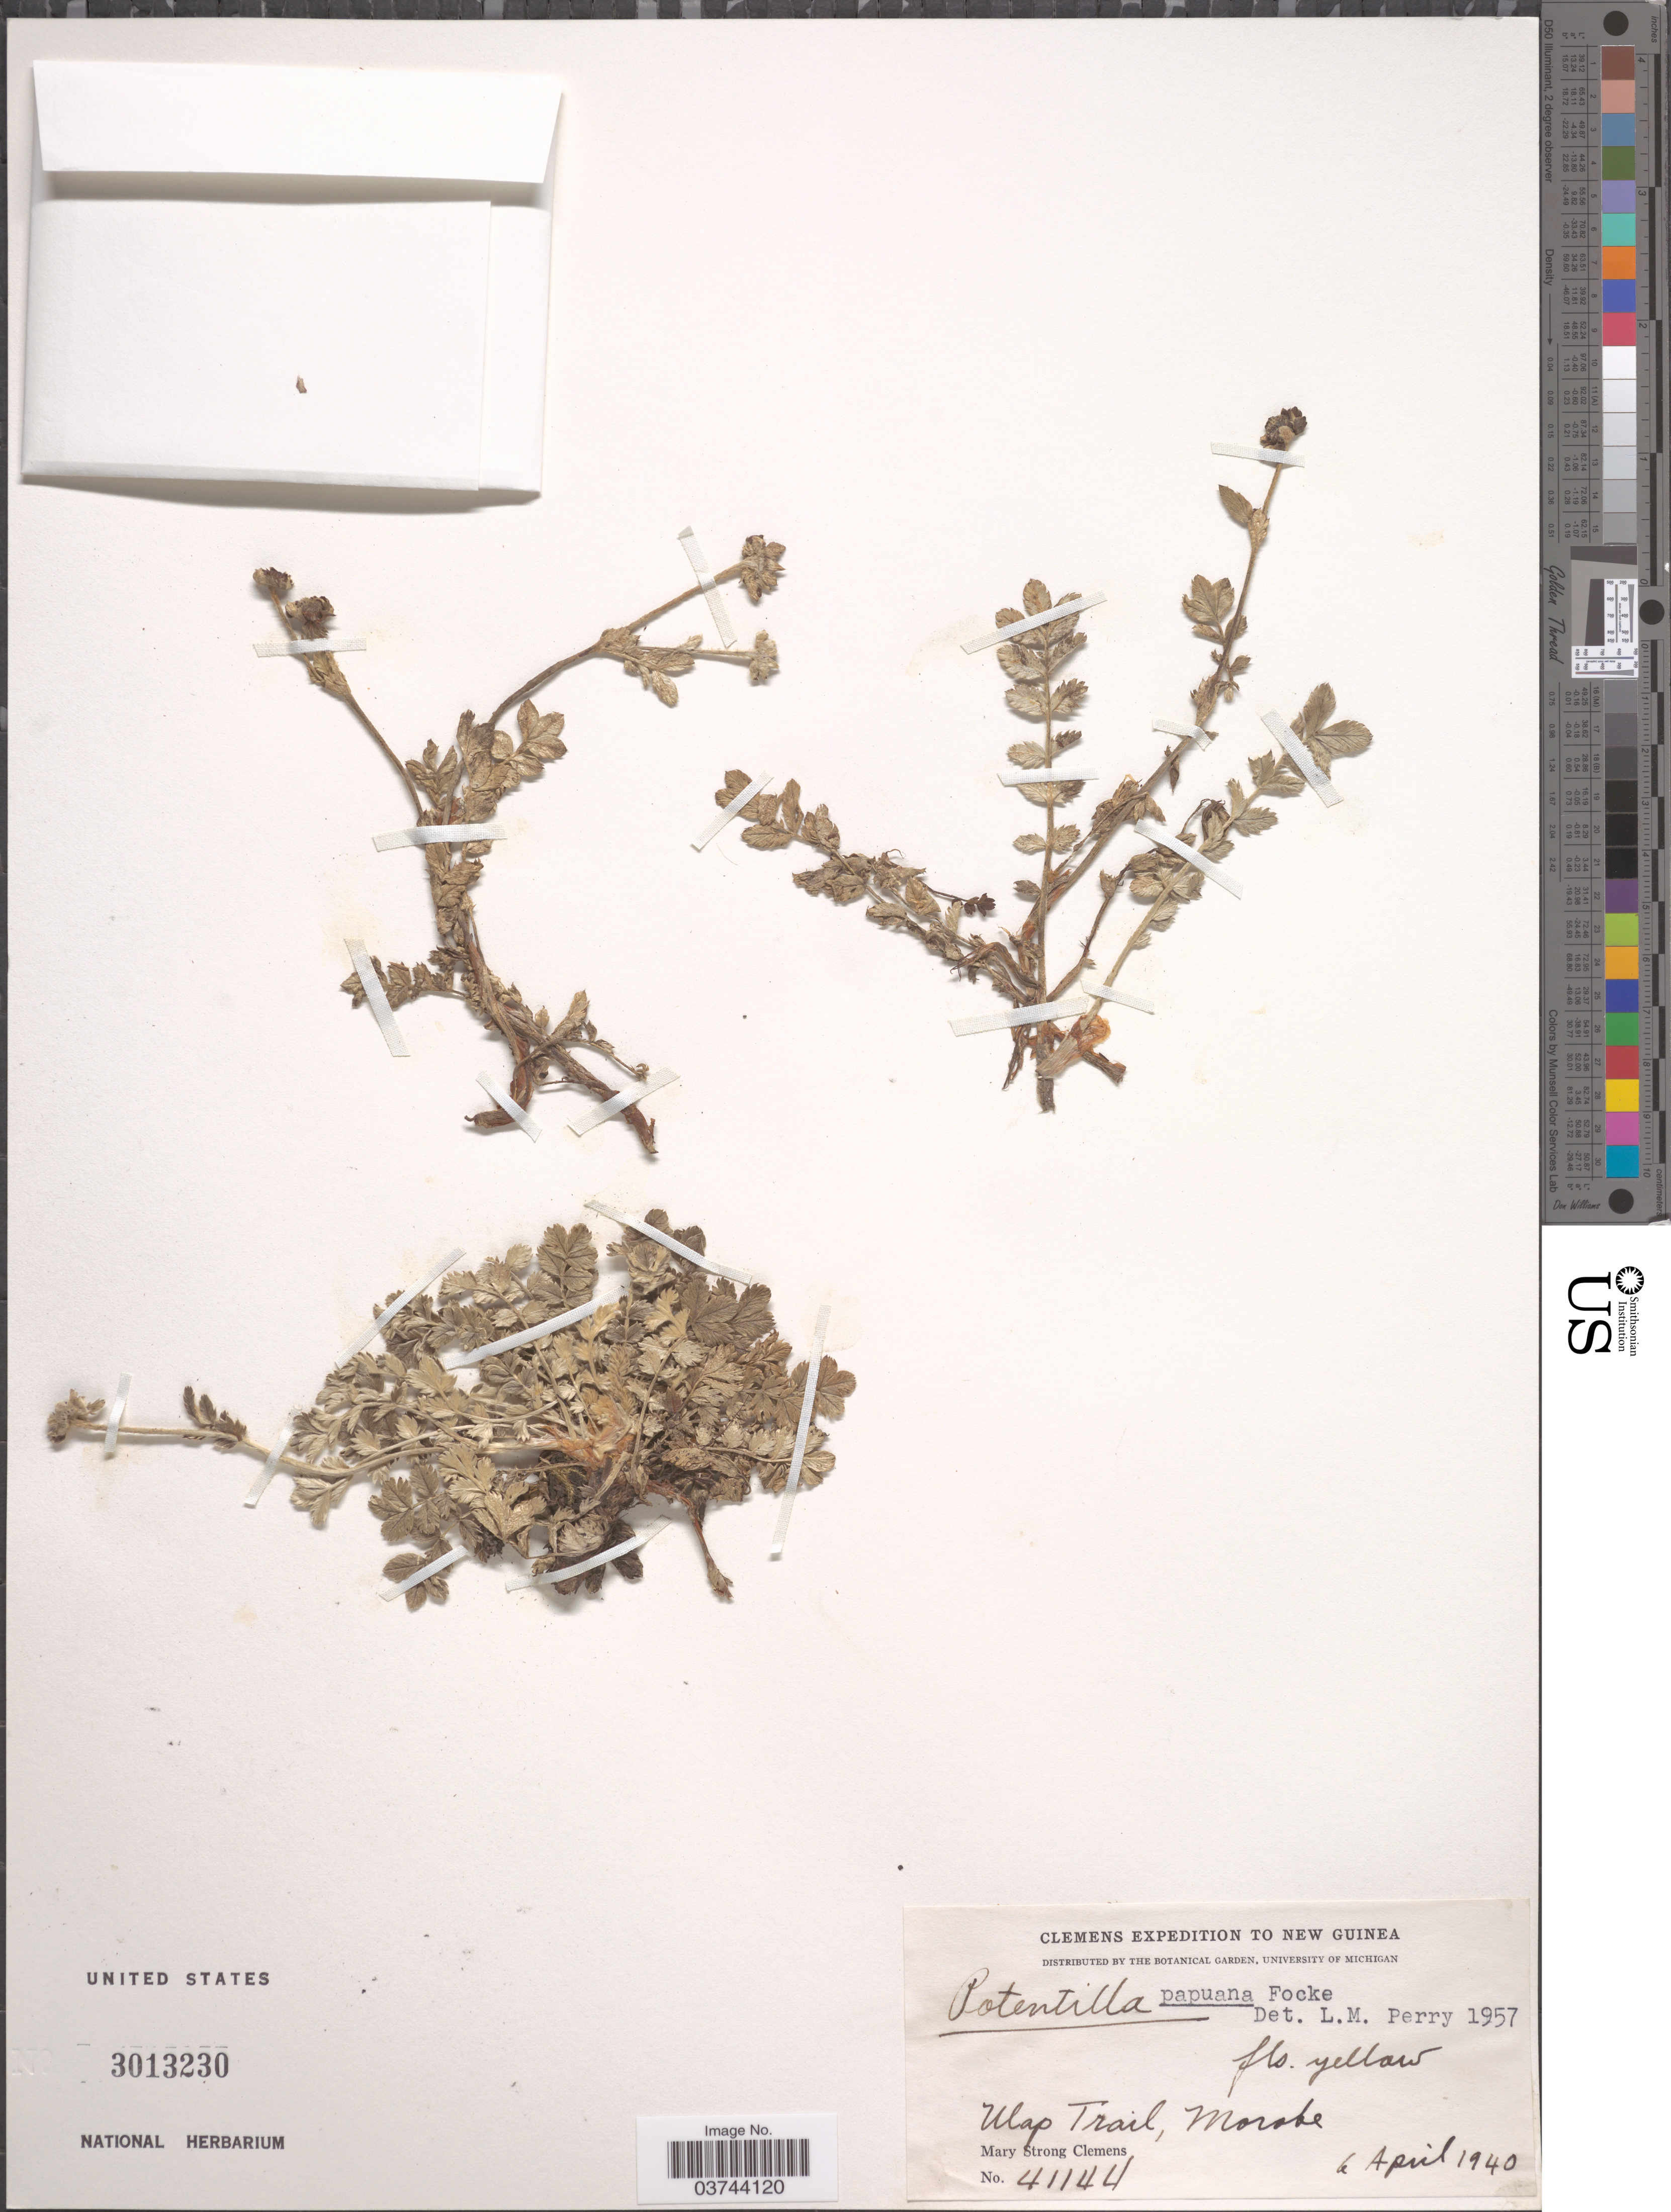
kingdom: Plantae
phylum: Tracheophyta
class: Magnoliopsida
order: Rosales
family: Rosaceae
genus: Potentilla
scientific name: Potentilla papuana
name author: Focke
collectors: M. S. Clemens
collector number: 41144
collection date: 1940-04-06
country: Papua New Guinea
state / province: Morobe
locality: New Guinea. Ulap Trail.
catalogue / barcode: US 3013230